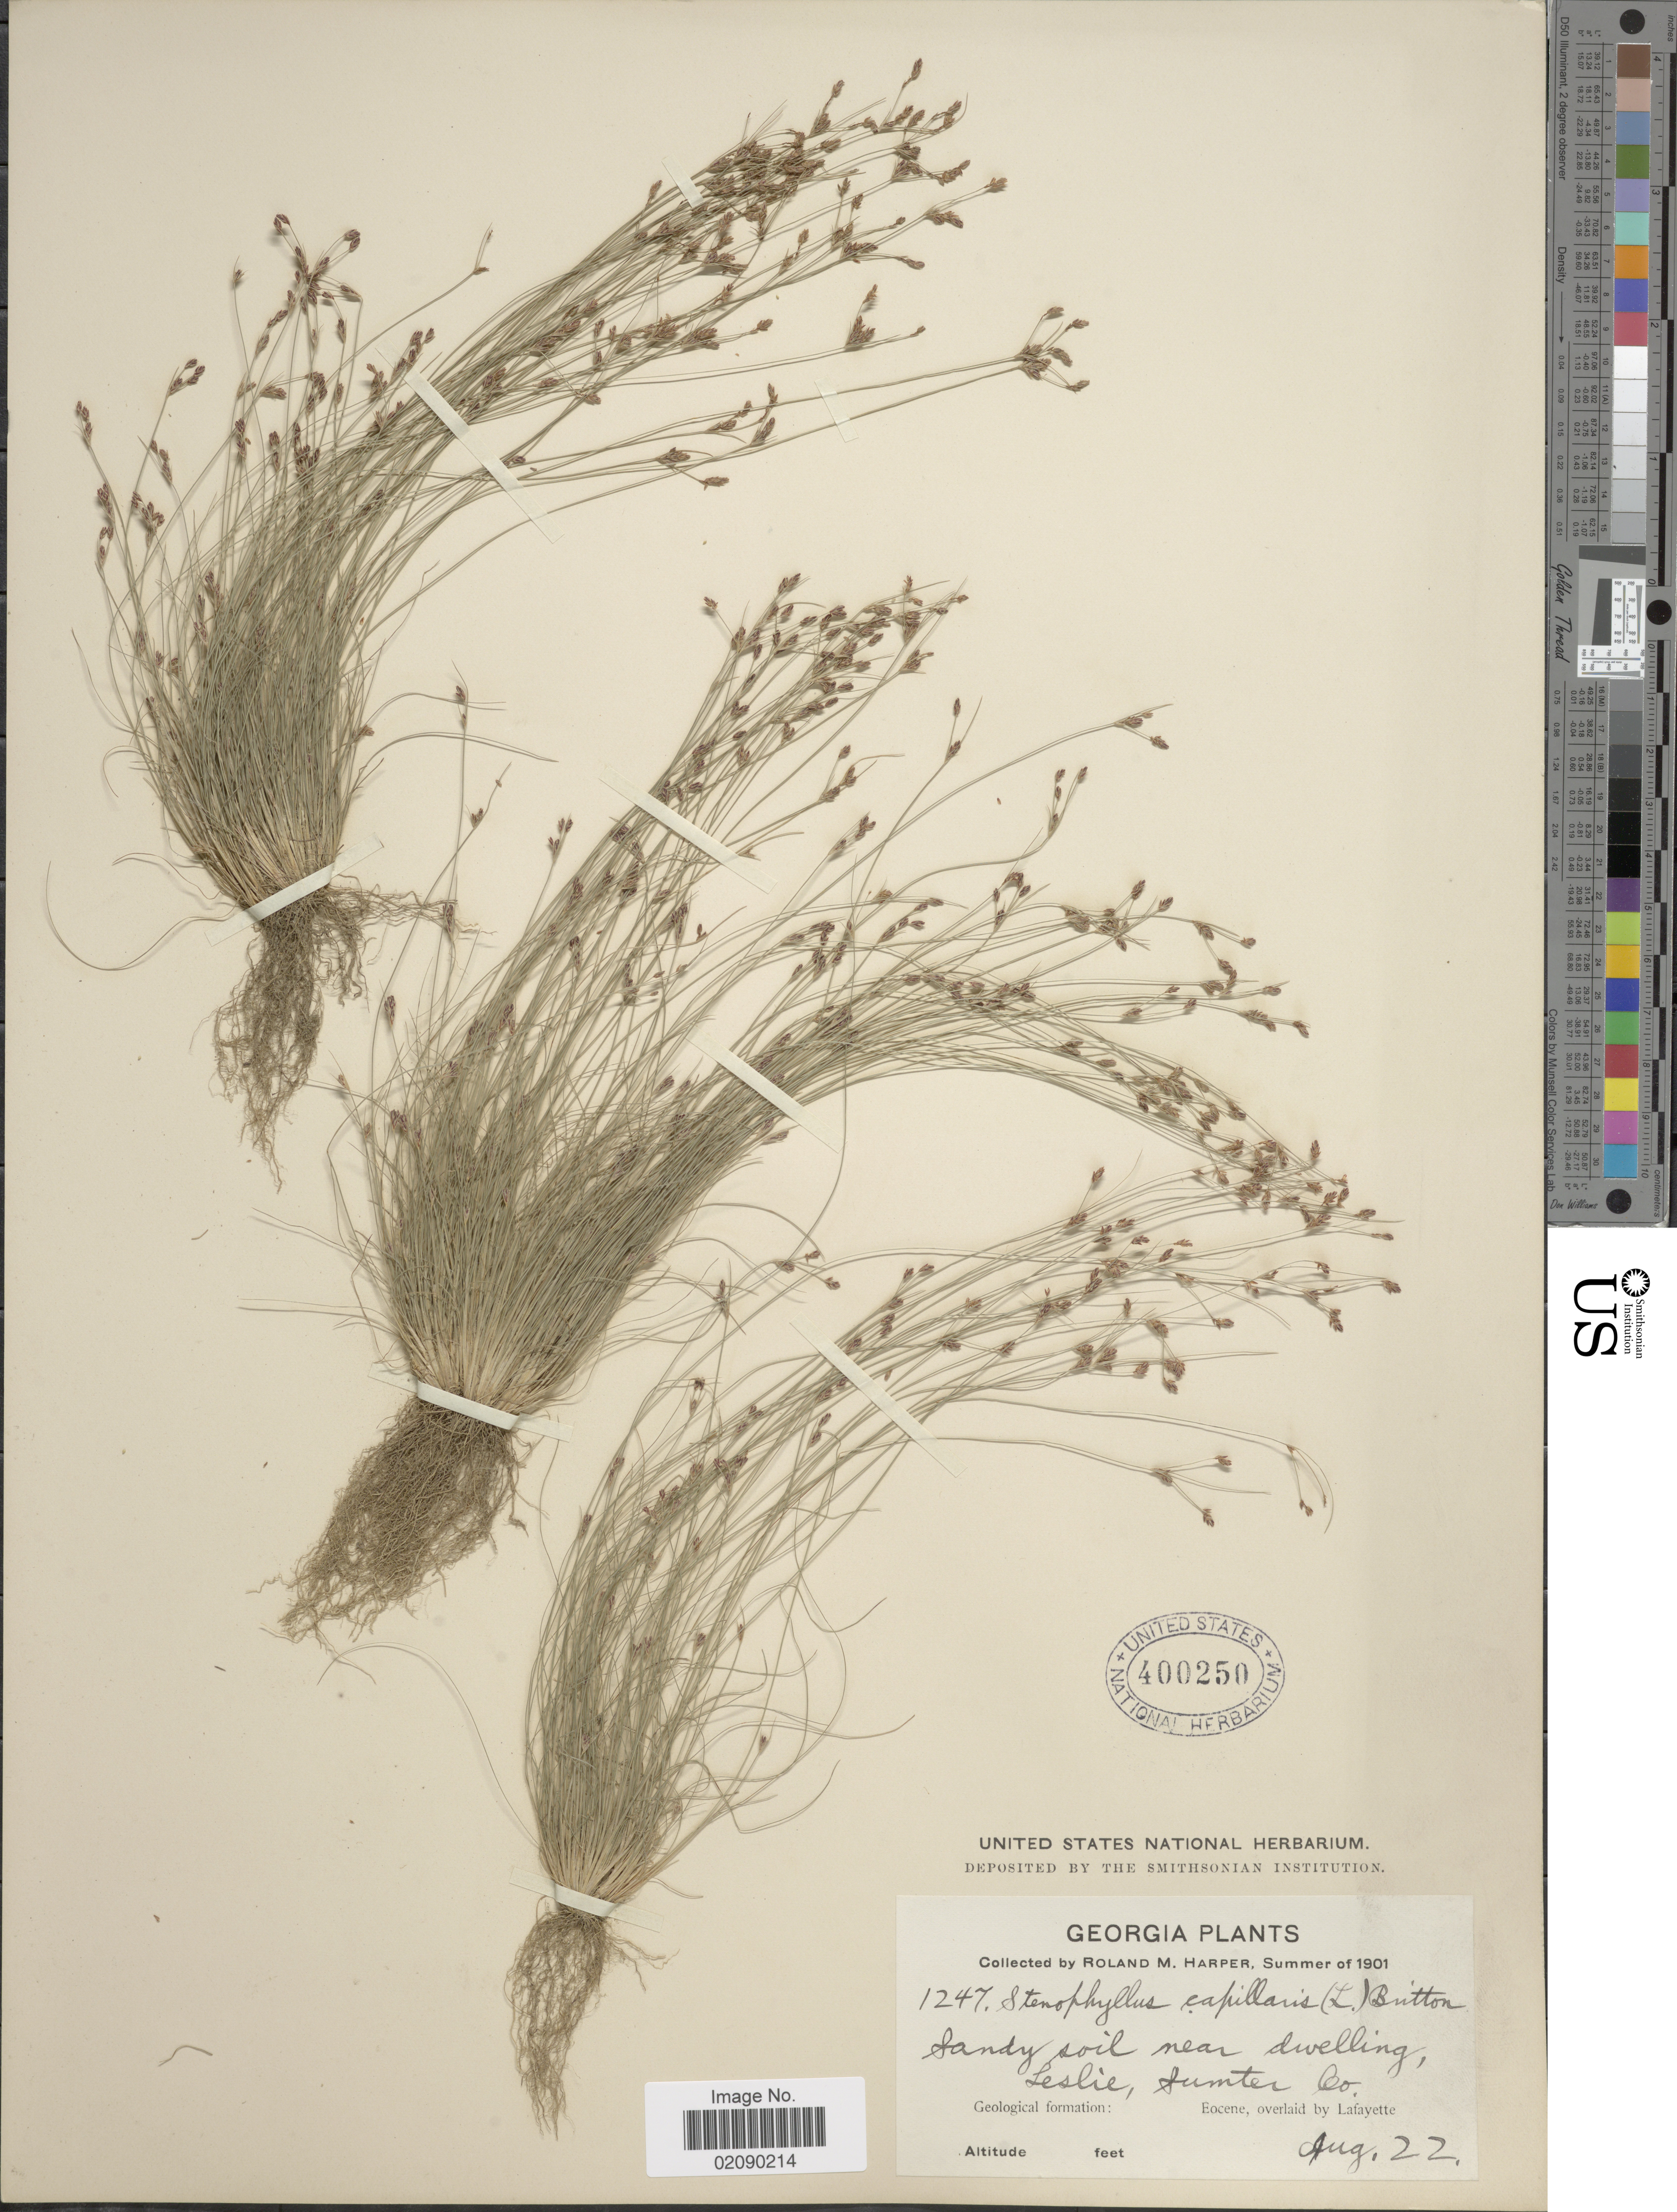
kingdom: Plantae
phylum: Tracheophyta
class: Liliopsida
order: Poales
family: Cyperaceae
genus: Bulbostylis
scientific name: Bulbostylis capillaris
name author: (L.) Kunth ex C.B. Clarke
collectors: R. M. Harper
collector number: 1247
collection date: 1901-08-22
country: United States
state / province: Georgia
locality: Leslie, Sumter Co.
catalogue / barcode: US 400250